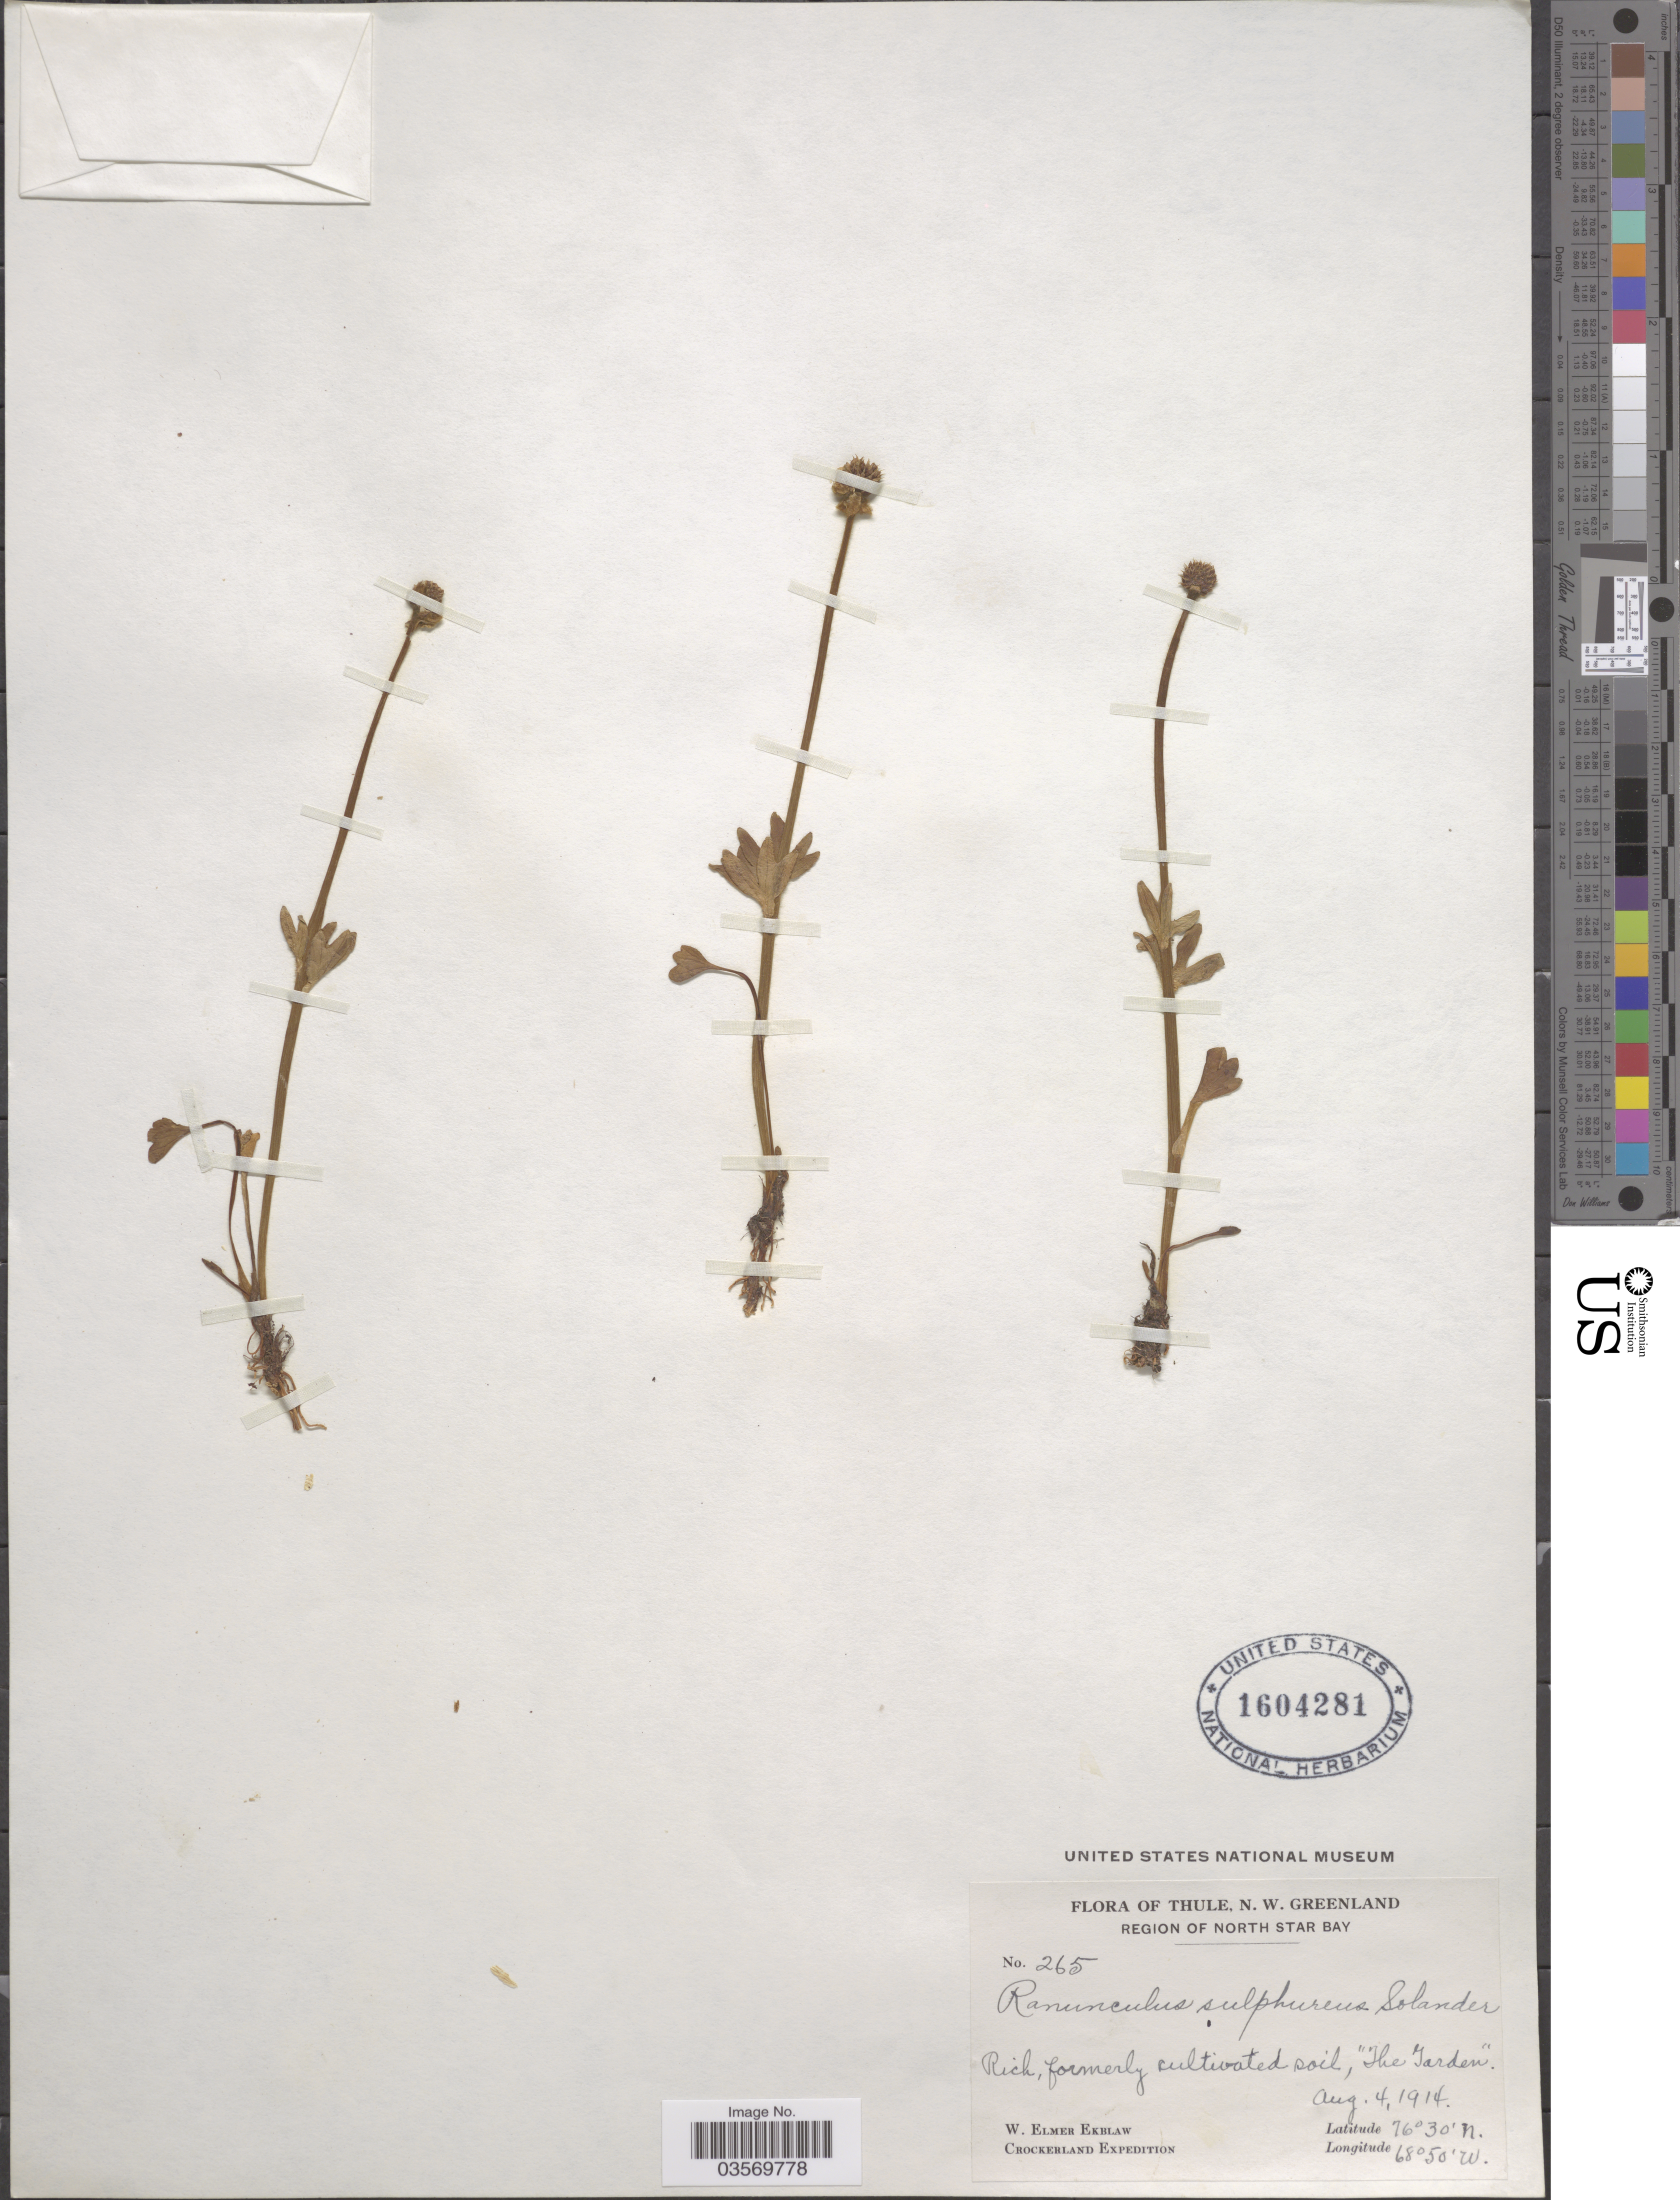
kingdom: Plantae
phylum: Tracheophyta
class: Magnoliopsida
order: Ranunculales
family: Ranunculaceae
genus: Ranunculus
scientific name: Ranunculus sulphureus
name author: Sol.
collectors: W. Ekblaw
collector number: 265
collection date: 1914-08-04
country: Greenland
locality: Thule, N. W. Greenland. Region of North Star Bay. "The Garden".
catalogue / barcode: US 1604281